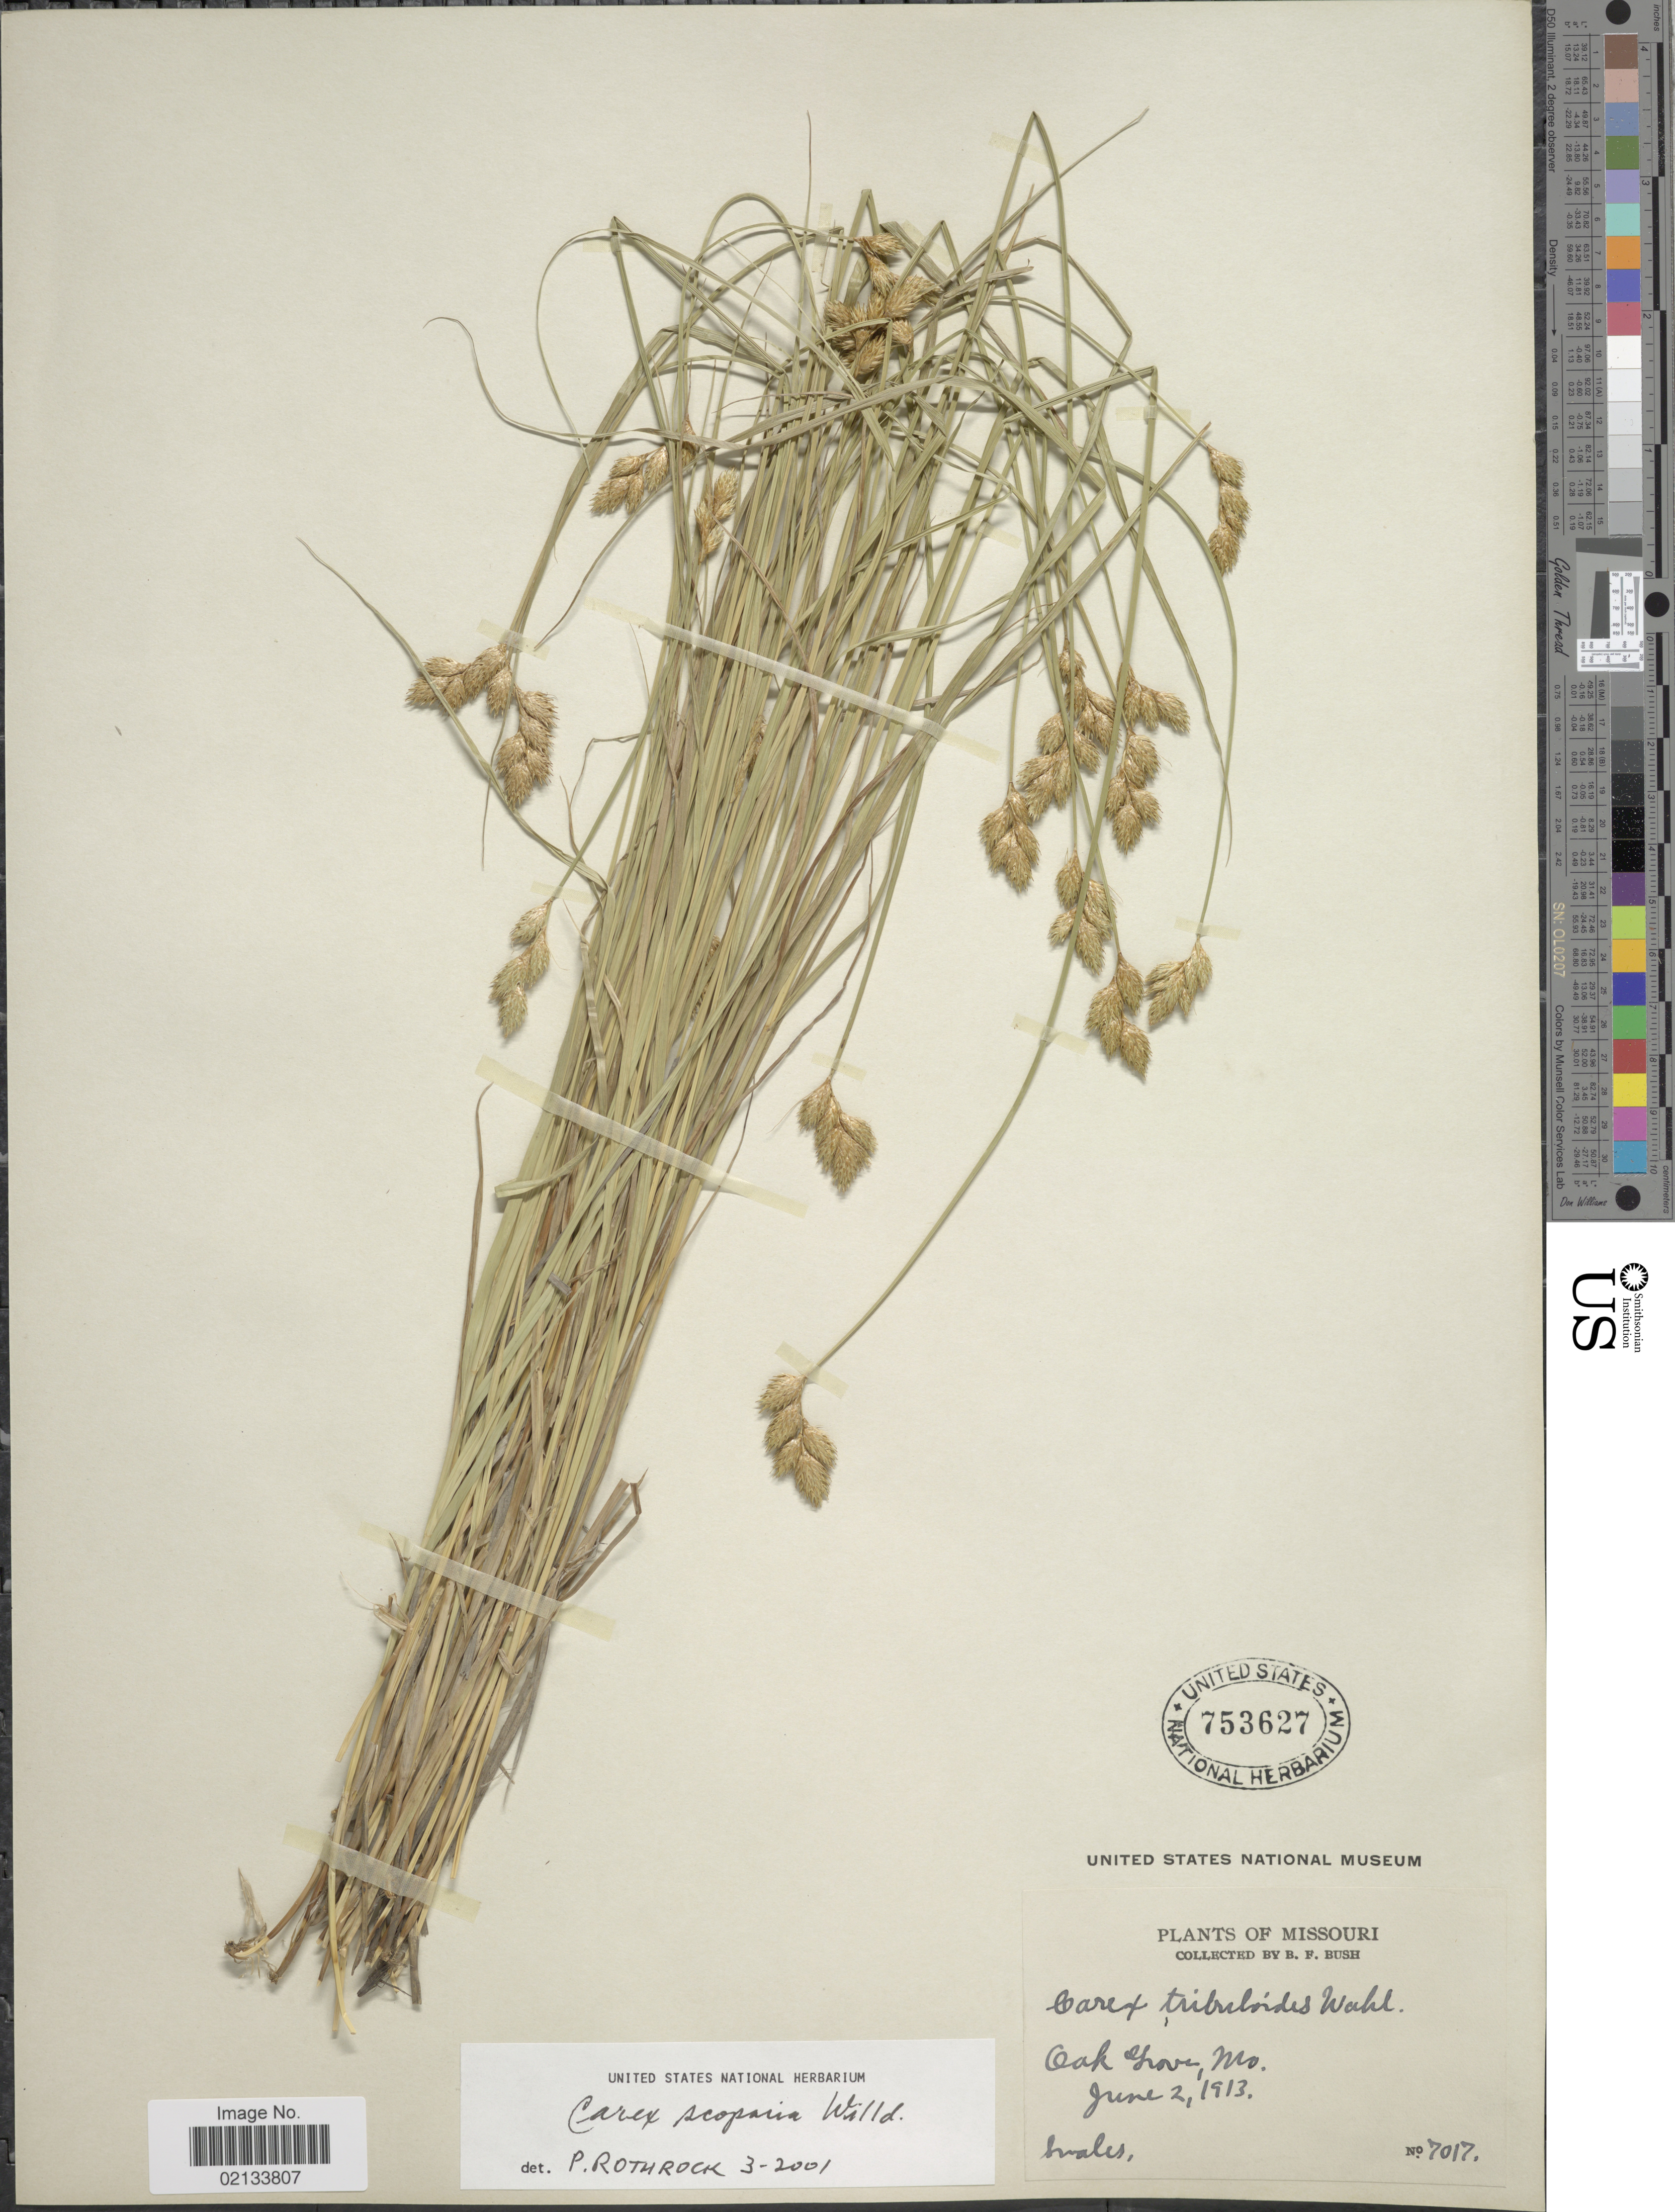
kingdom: Plantae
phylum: Tracheophyta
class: Liliopsida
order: Poales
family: Cyperaceae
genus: Carex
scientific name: Carex scoparia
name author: Schkuhr ex Willd.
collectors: B. F. Bush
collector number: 7017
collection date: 1913-06-02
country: United States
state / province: Missouri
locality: Oak Grove, Swales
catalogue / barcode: US 753627